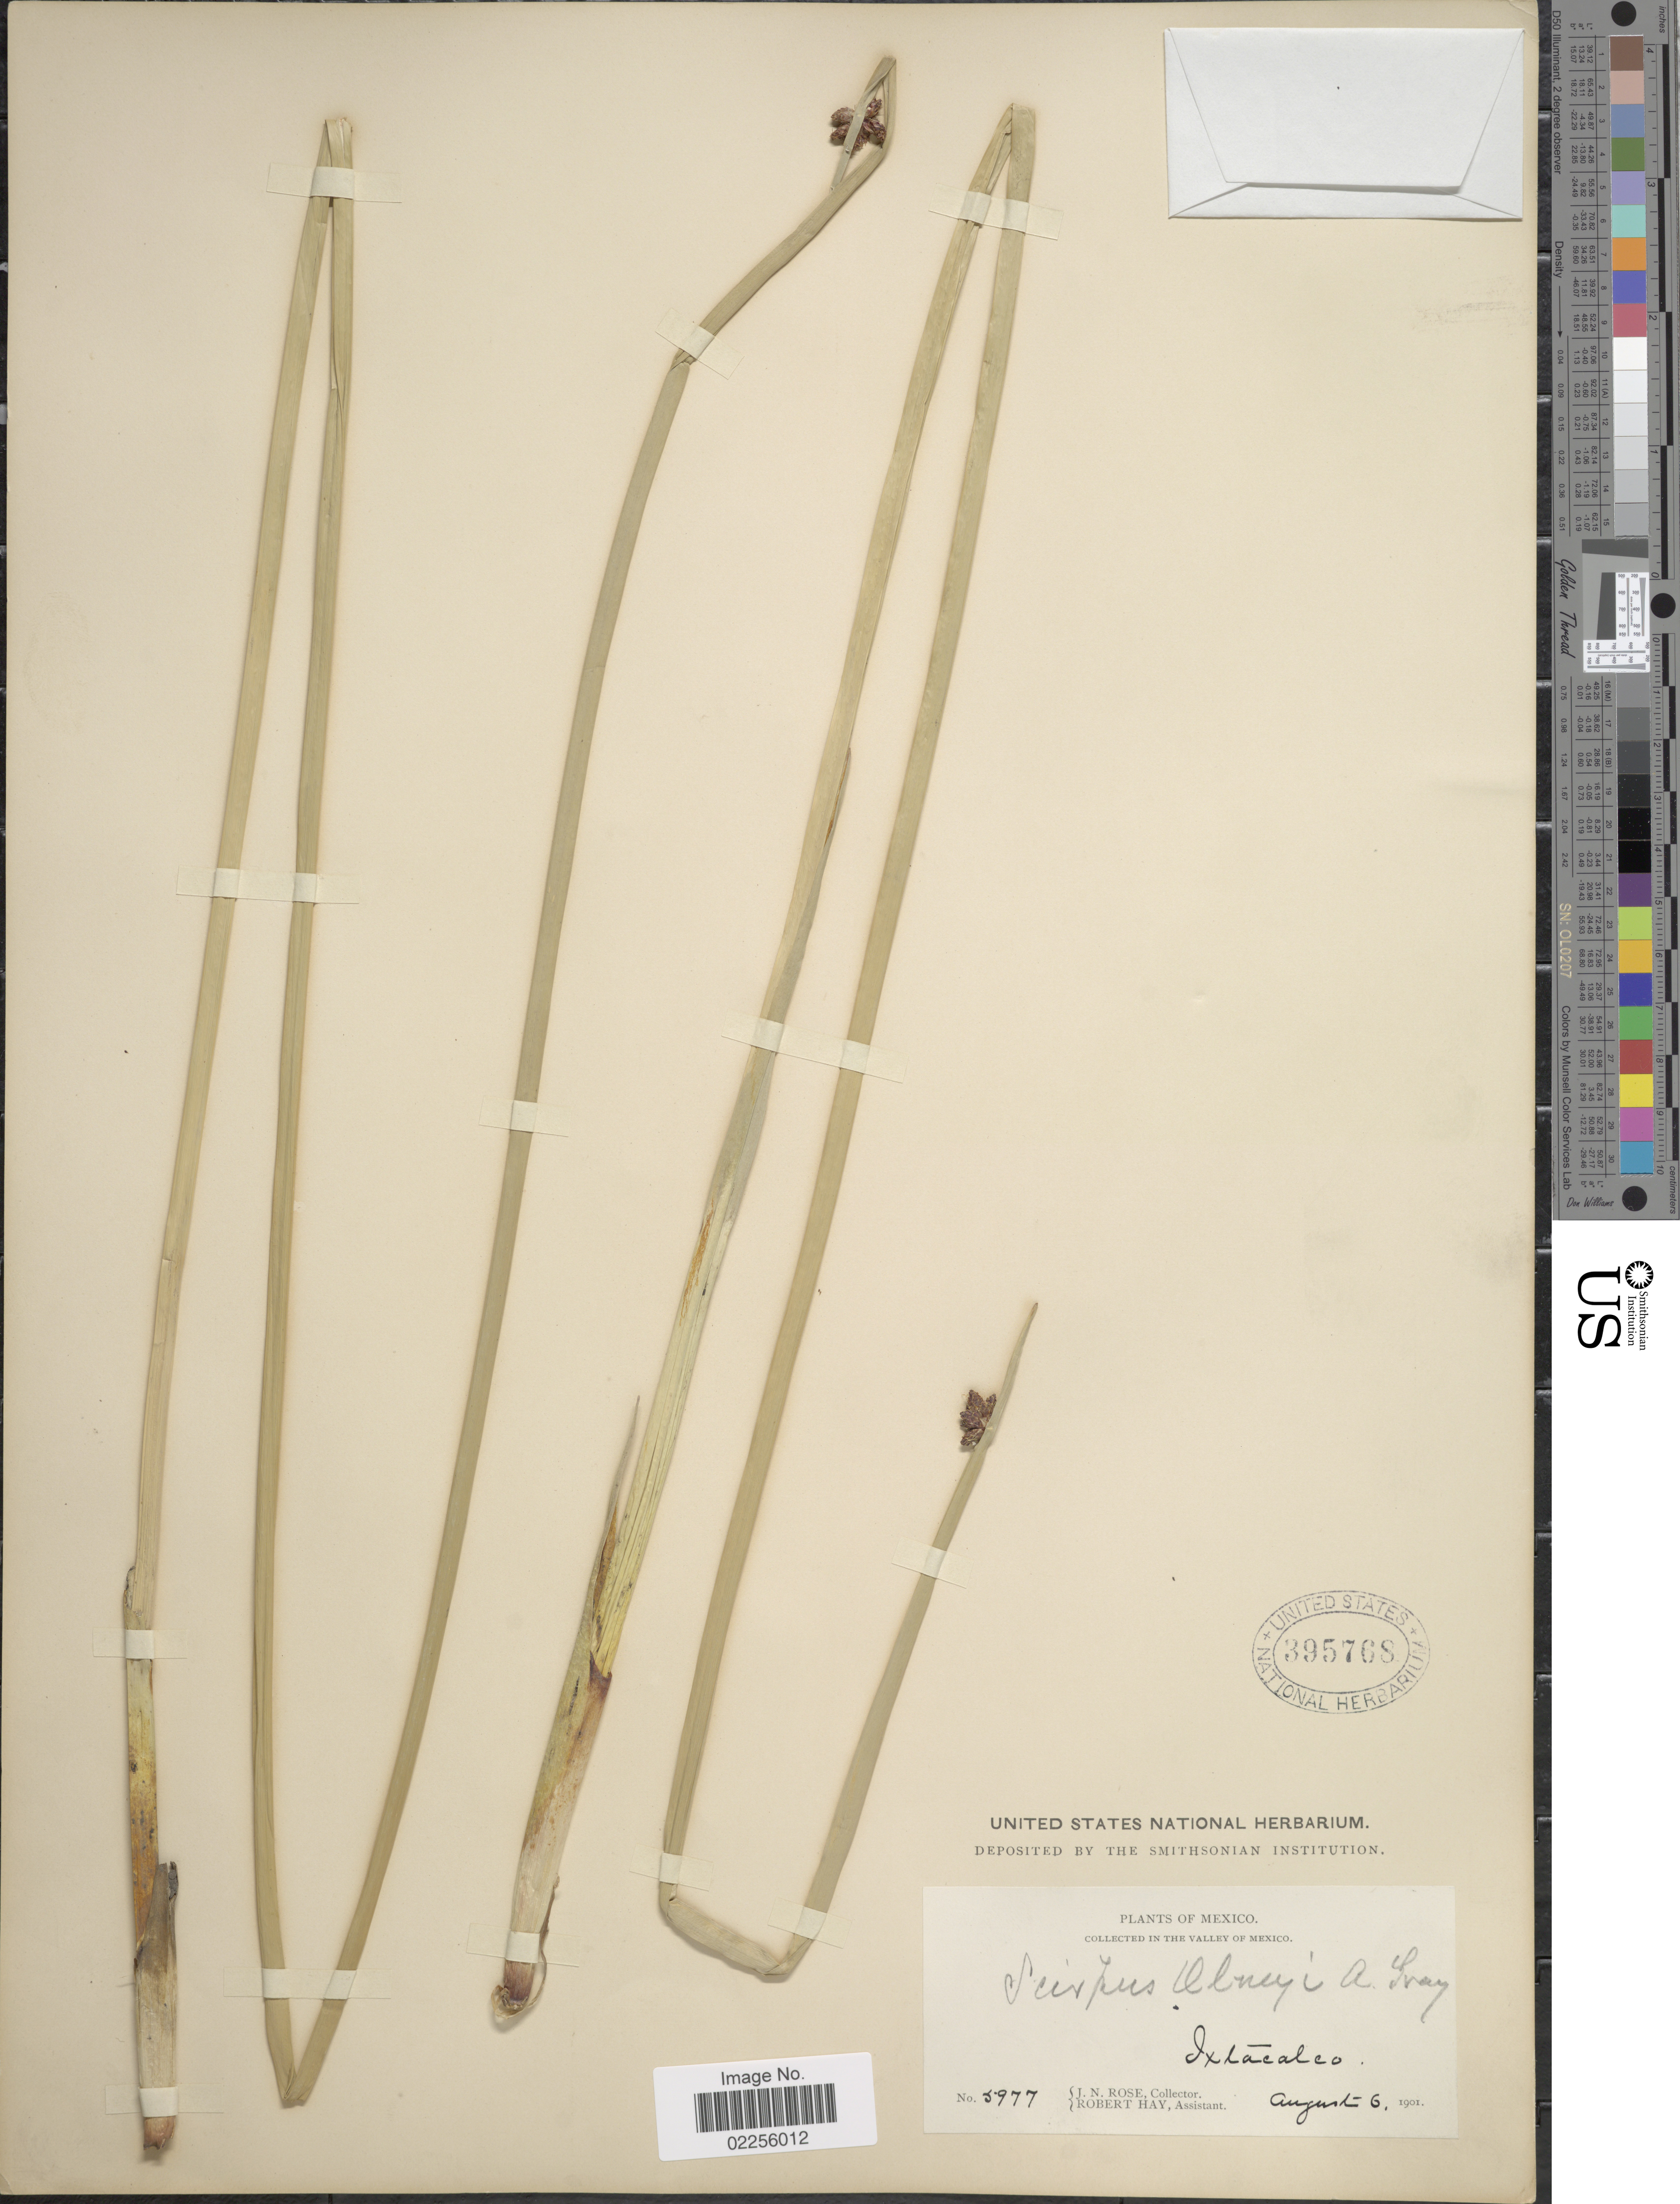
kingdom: Plantae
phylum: Tracheophyta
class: Liliopsida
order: Poales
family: Cyperaceae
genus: Schoenoplectus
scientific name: Schoenoplectus americanus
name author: (Pers.) Volkart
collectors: J. N. Rose & R. Hay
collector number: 5977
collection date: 1901-08-06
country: Mexico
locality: In the Valley of Mexico, Ixtacalco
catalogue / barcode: US 395768